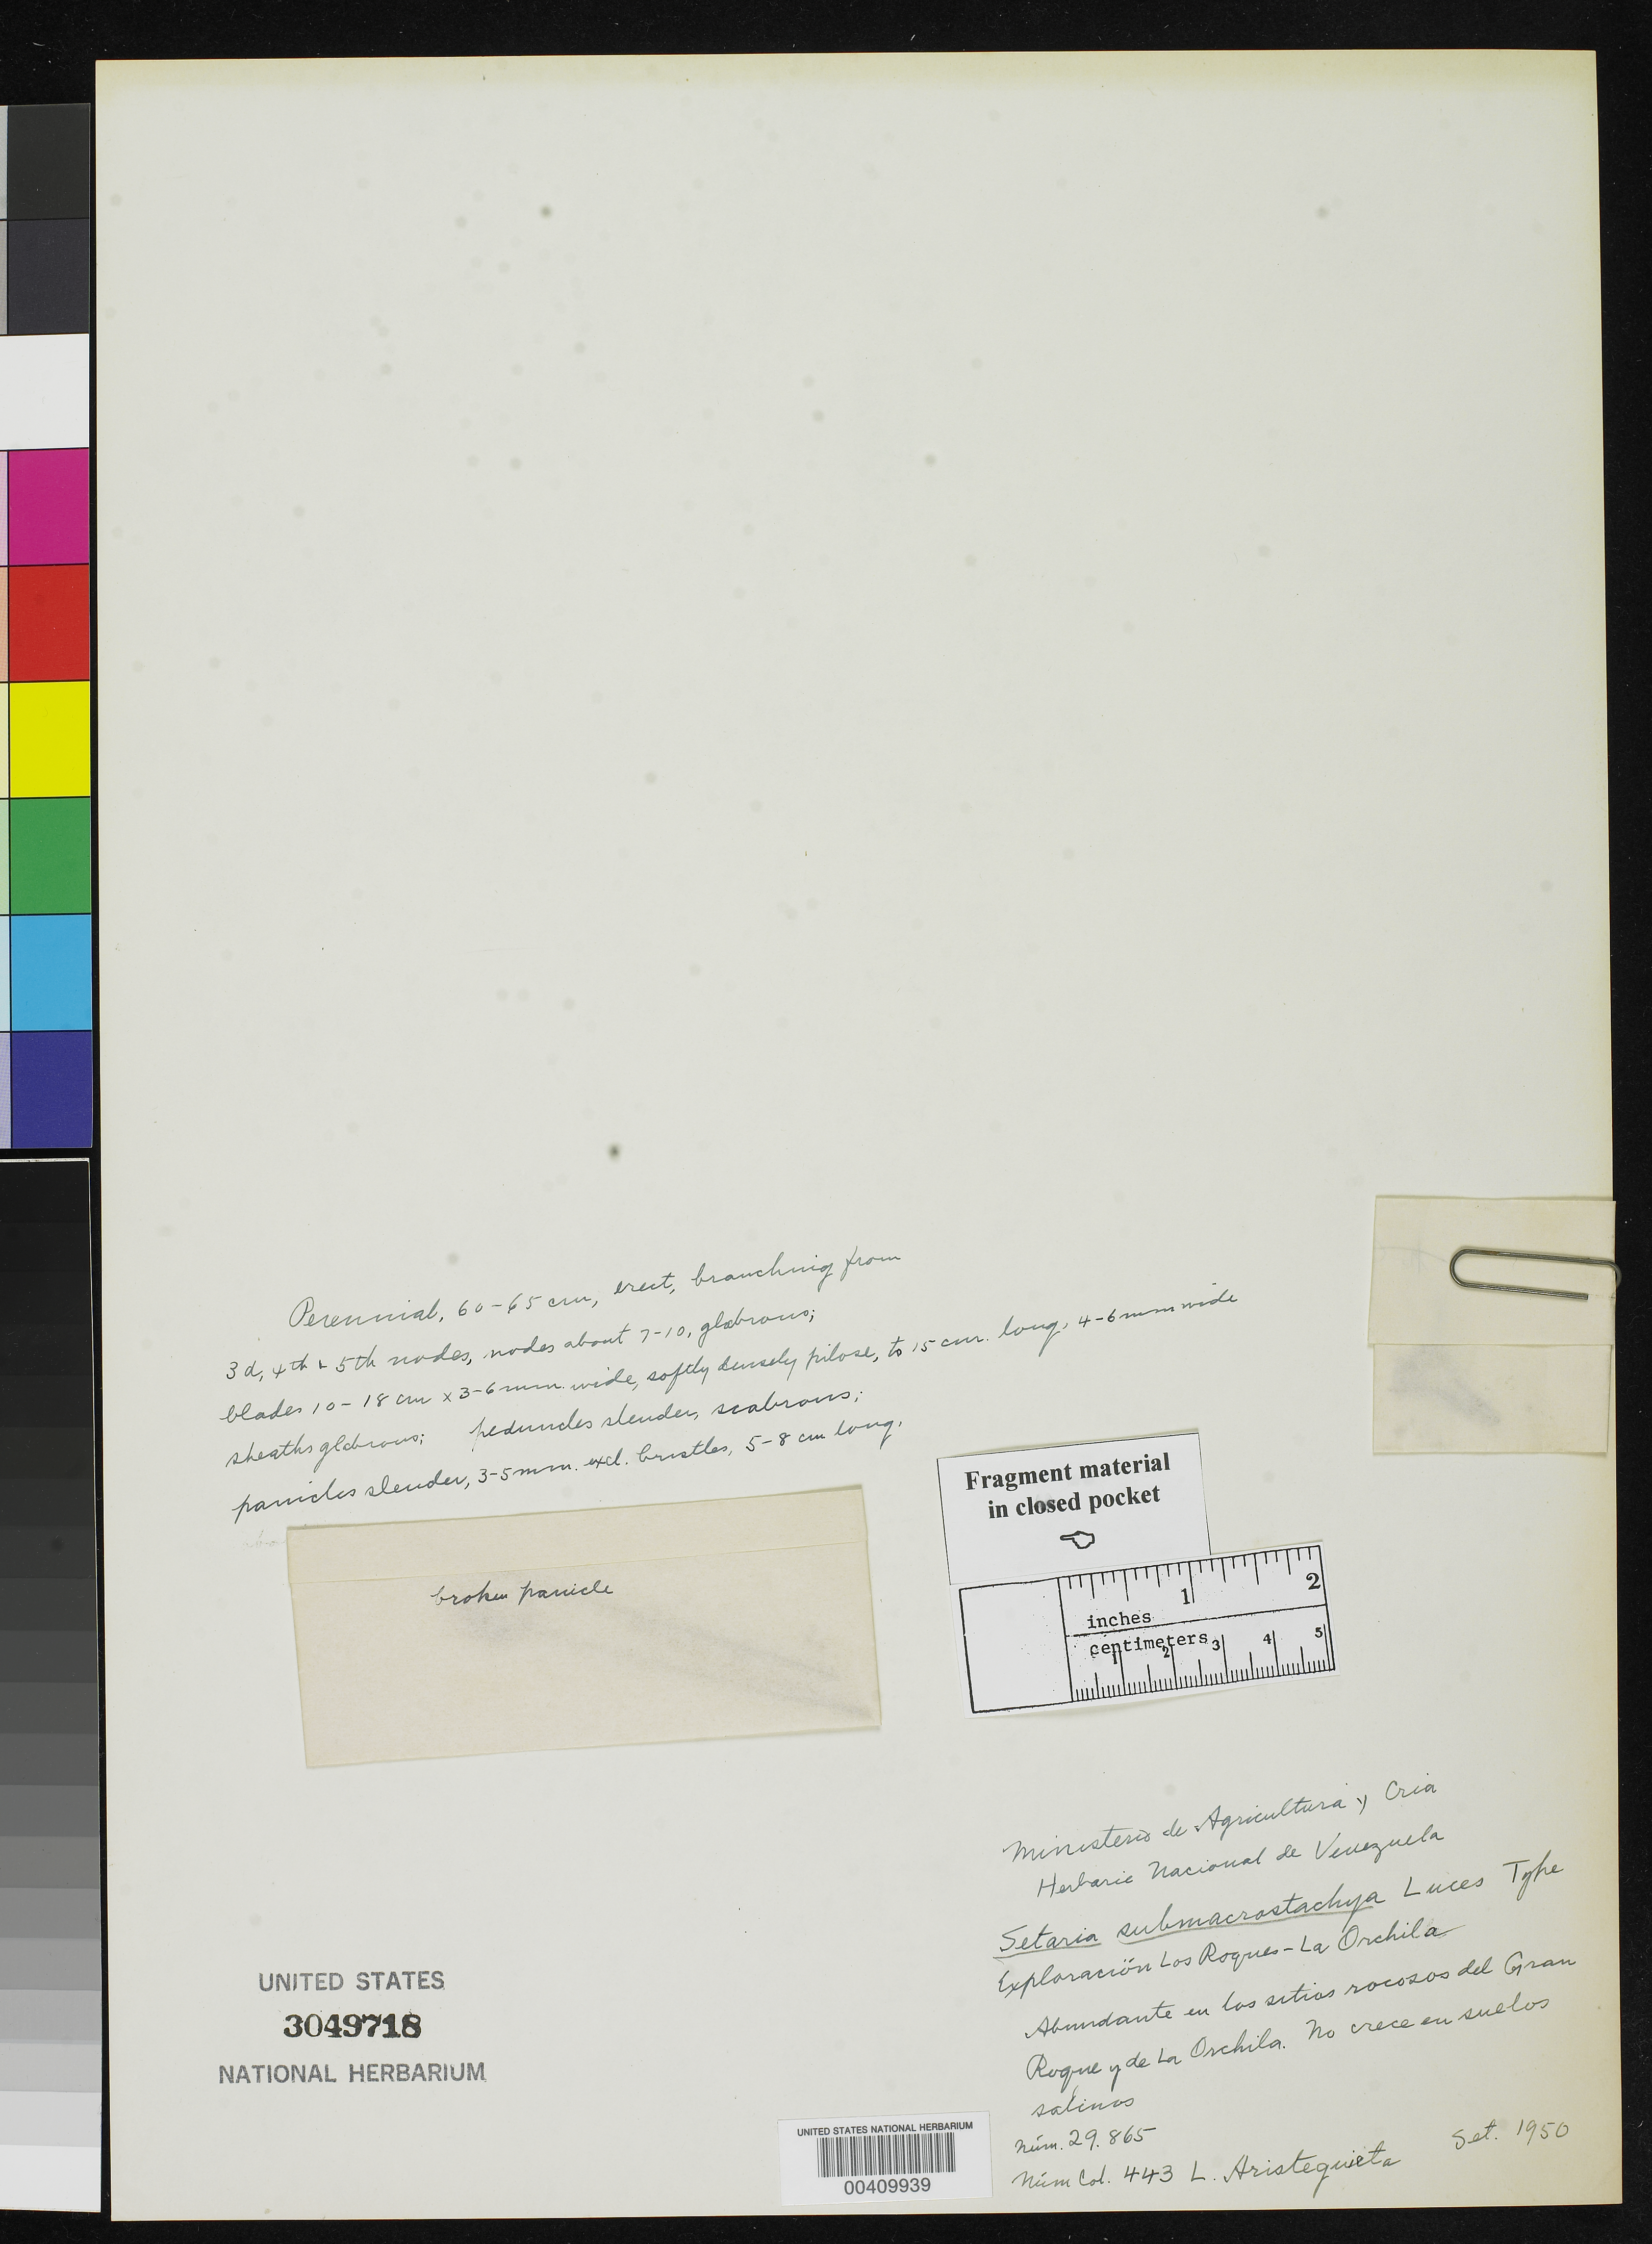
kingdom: Plantae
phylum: Tracheophyta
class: Liliopsida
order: Poales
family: Poaceae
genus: Setaria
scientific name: Setaria submacrostachya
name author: Luces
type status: Type Fragment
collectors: L. Aristeguieta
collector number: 443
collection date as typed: Sep 1950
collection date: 1950-09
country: Venezuela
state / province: Dependencias Federales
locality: Gran Roque and Isla La Orchila.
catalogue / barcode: US 3049718